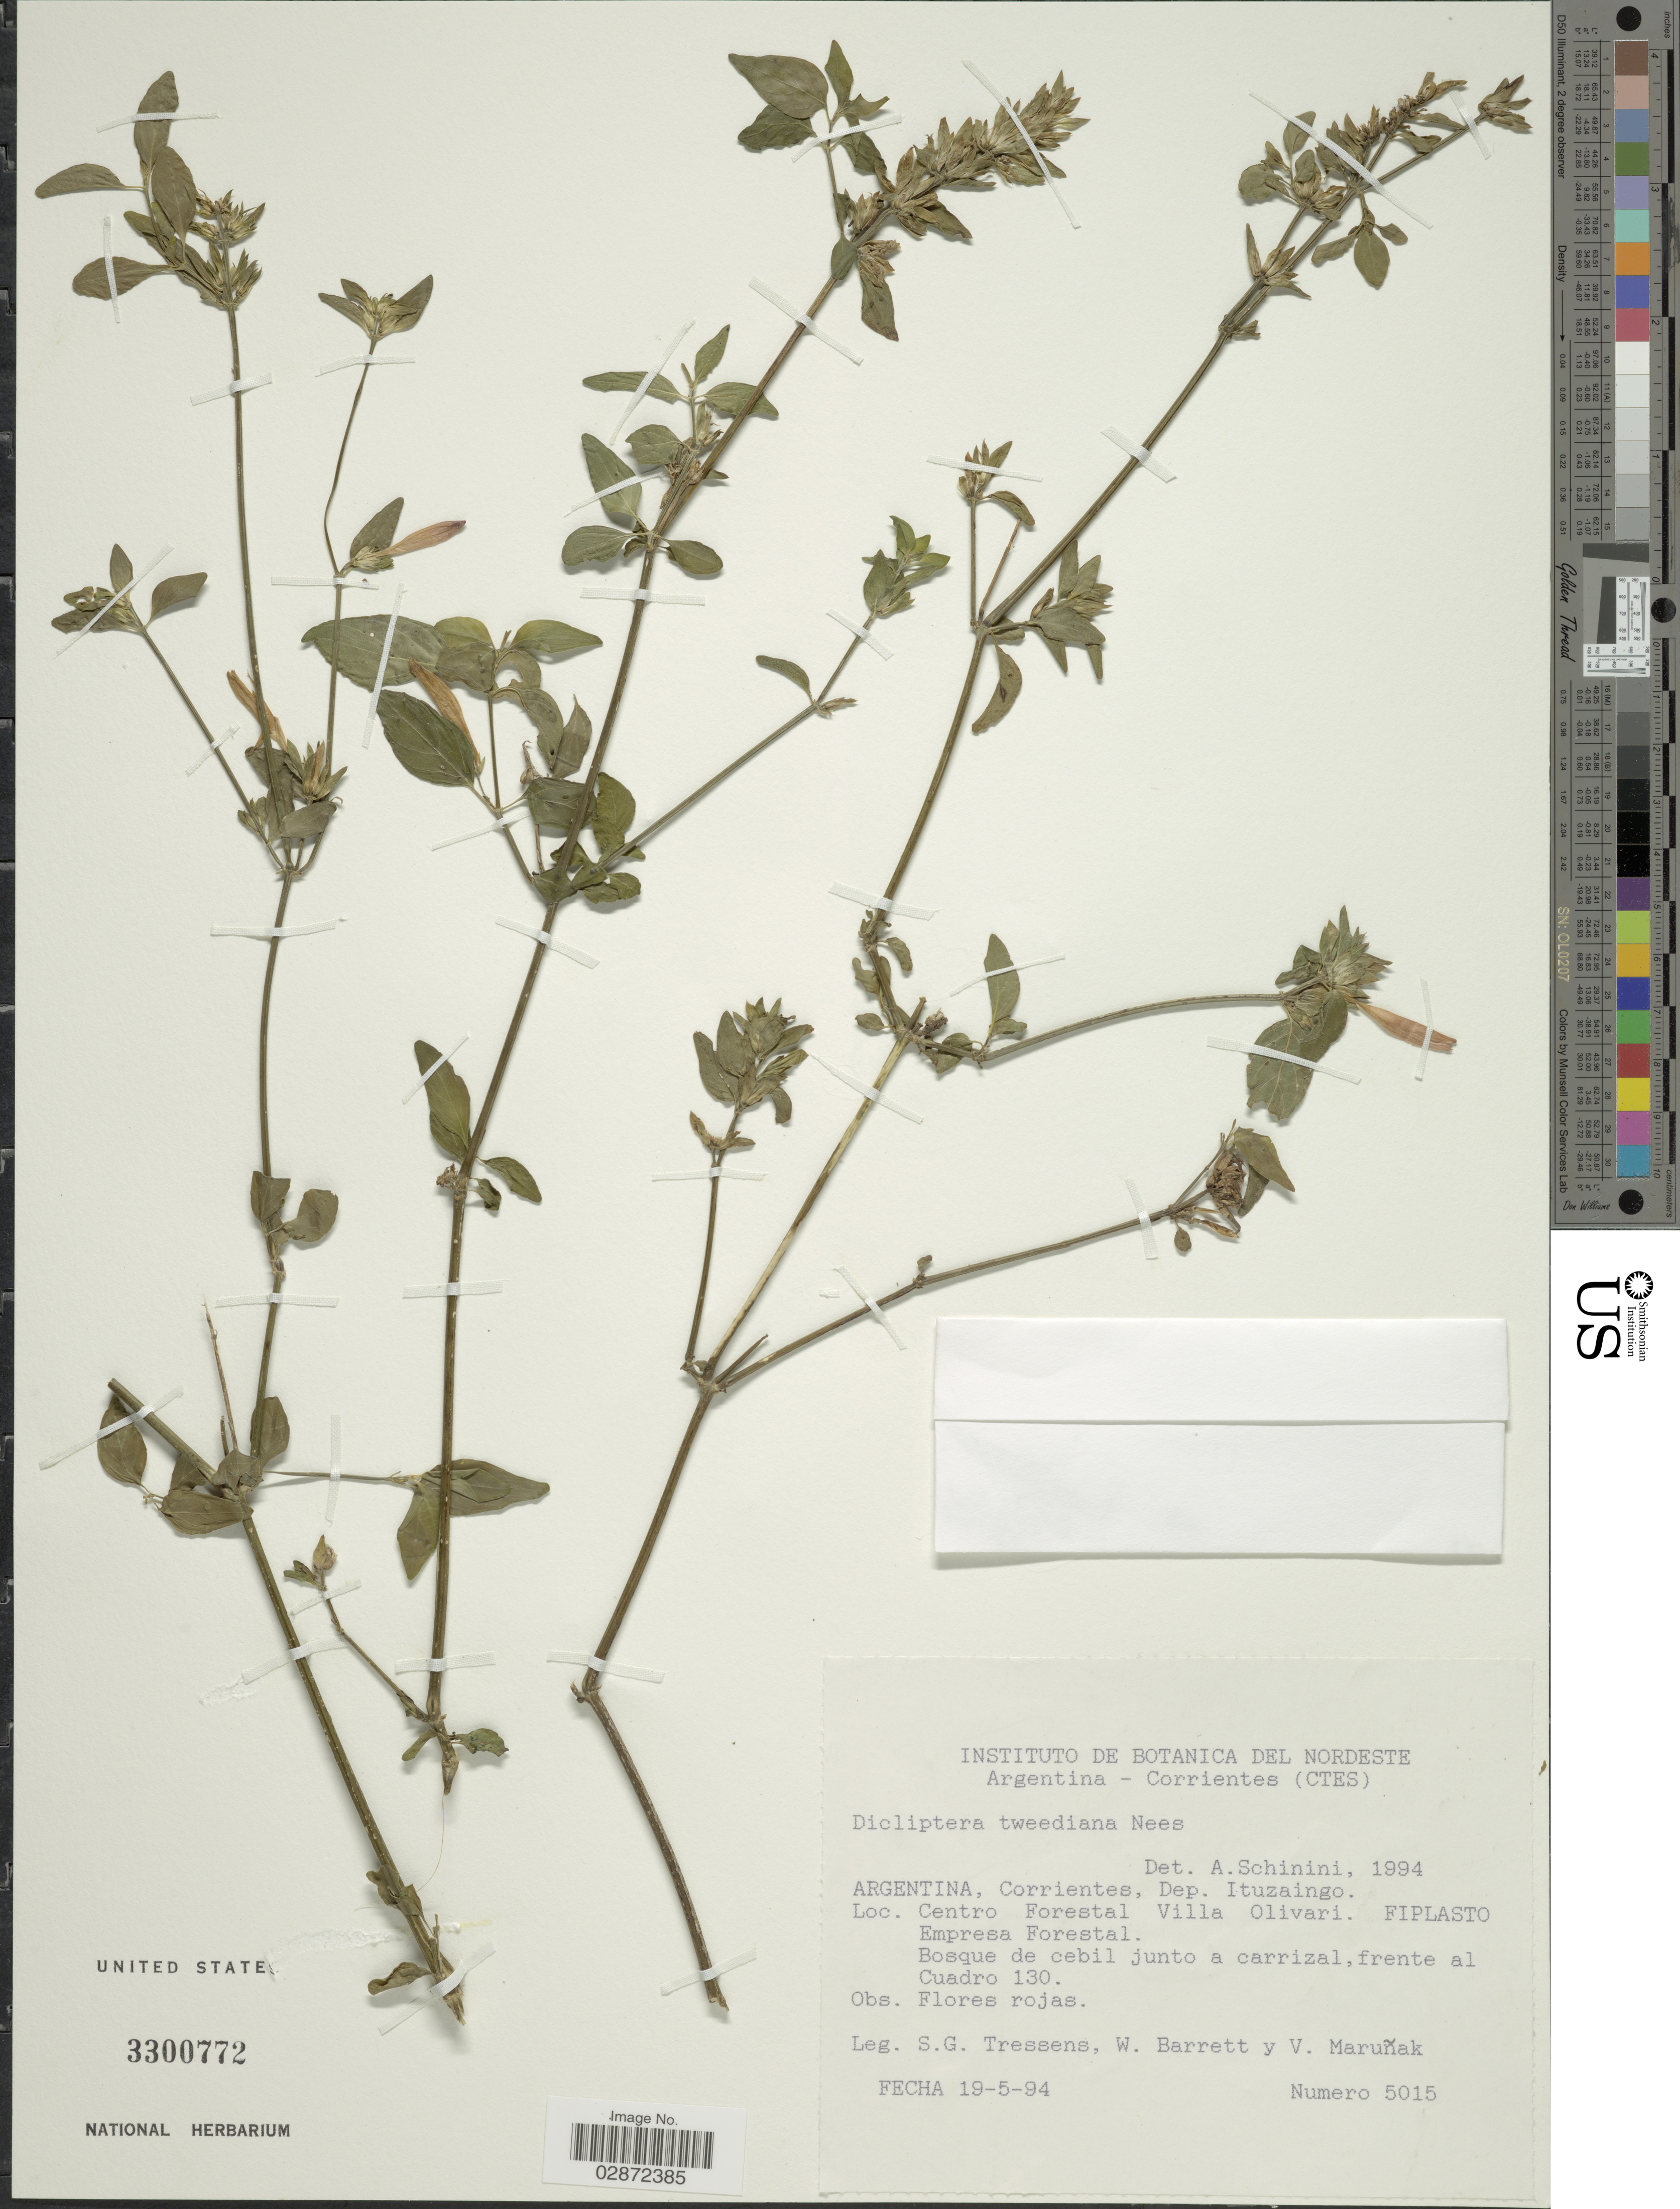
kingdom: Plantae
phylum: Tracheophyta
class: Magnoliopsida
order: Lamiales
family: Acanthaceae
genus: Dicliptera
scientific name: Dicliptera squarrosa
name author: Nees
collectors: S. Tressens, W. H. G. Barrett & V. Maruñak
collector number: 5015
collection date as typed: Transcribed d/m/y: 19/5/94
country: Argentina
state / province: Corrientes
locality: Dep. Ituzaingo. Centro Forestal Villa Olivari. Fiplasto Empresa Forestal.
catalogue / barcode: US 3300772